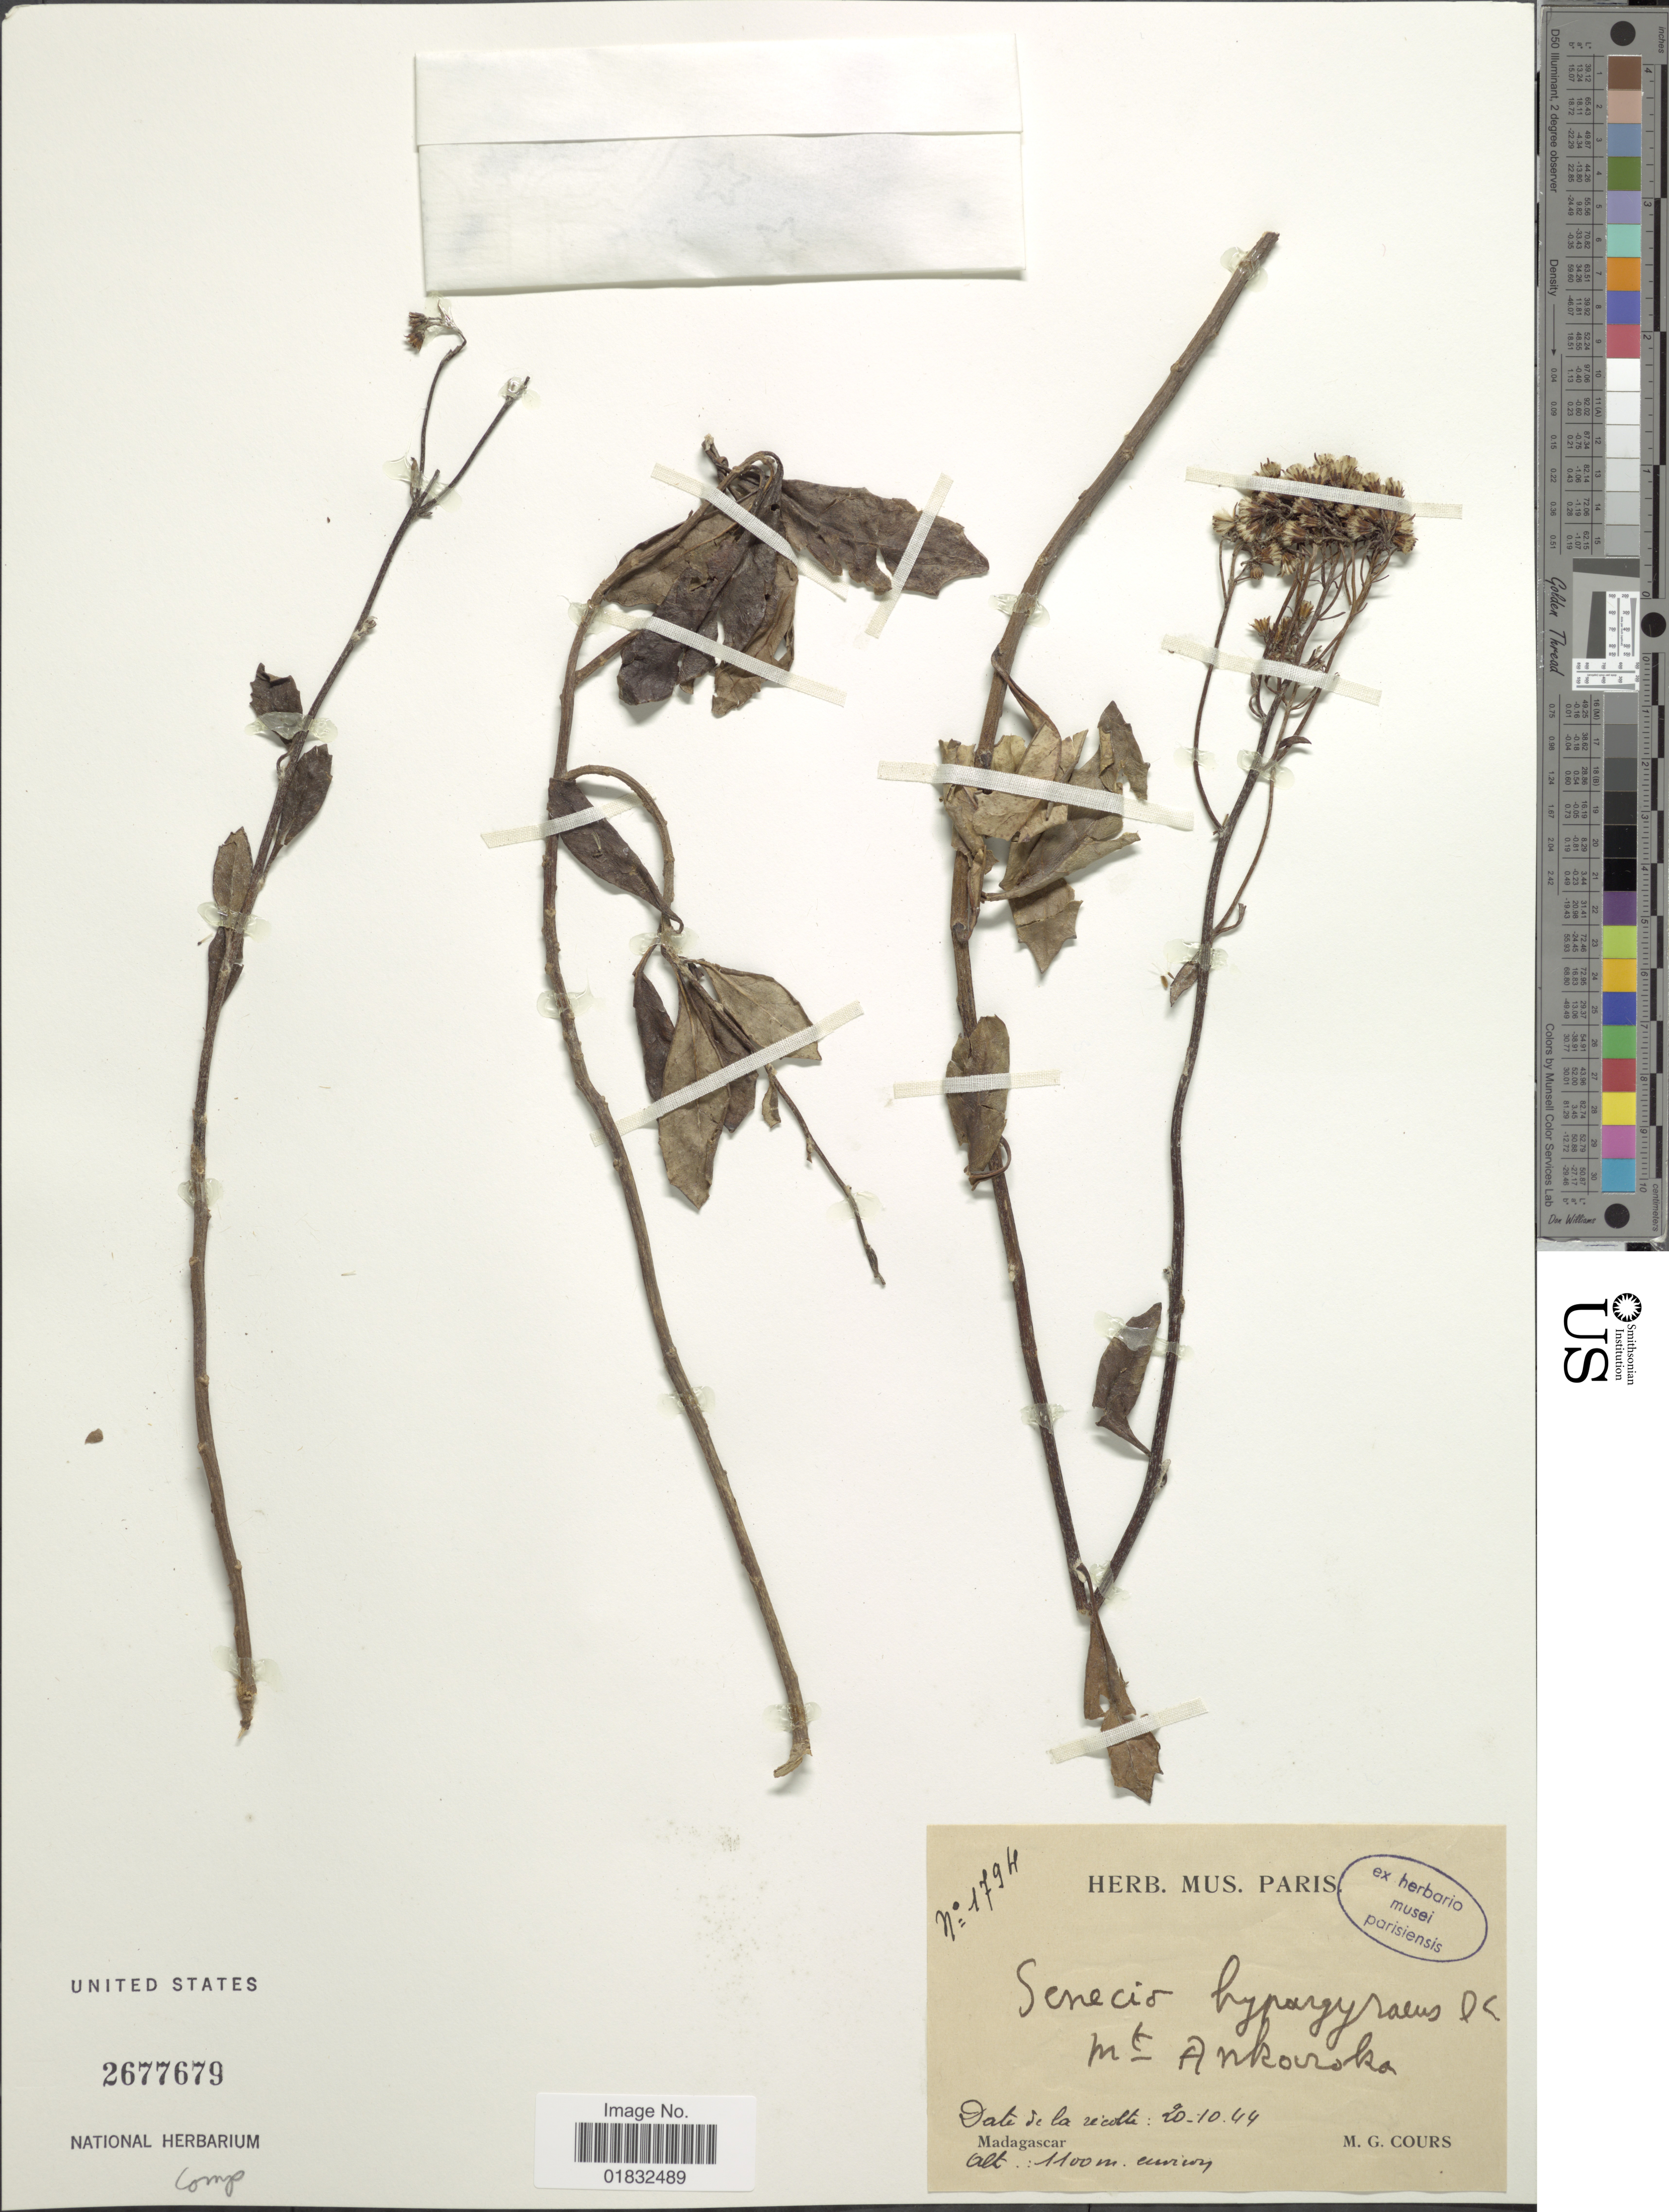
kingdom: Plantae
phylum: Tracheophyta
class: Magnoliopsida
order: Asterales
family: Asteraceae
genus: Hubertia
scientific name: Hubertia hypargyrea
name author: (DC.) C. Jeffrey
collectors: M. Cours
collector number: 1794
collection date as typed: Transcribed d/m/y: 20/10/44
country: Madagascar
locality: Mt Ankaroka.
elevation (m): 1100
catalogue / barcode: US 2677679